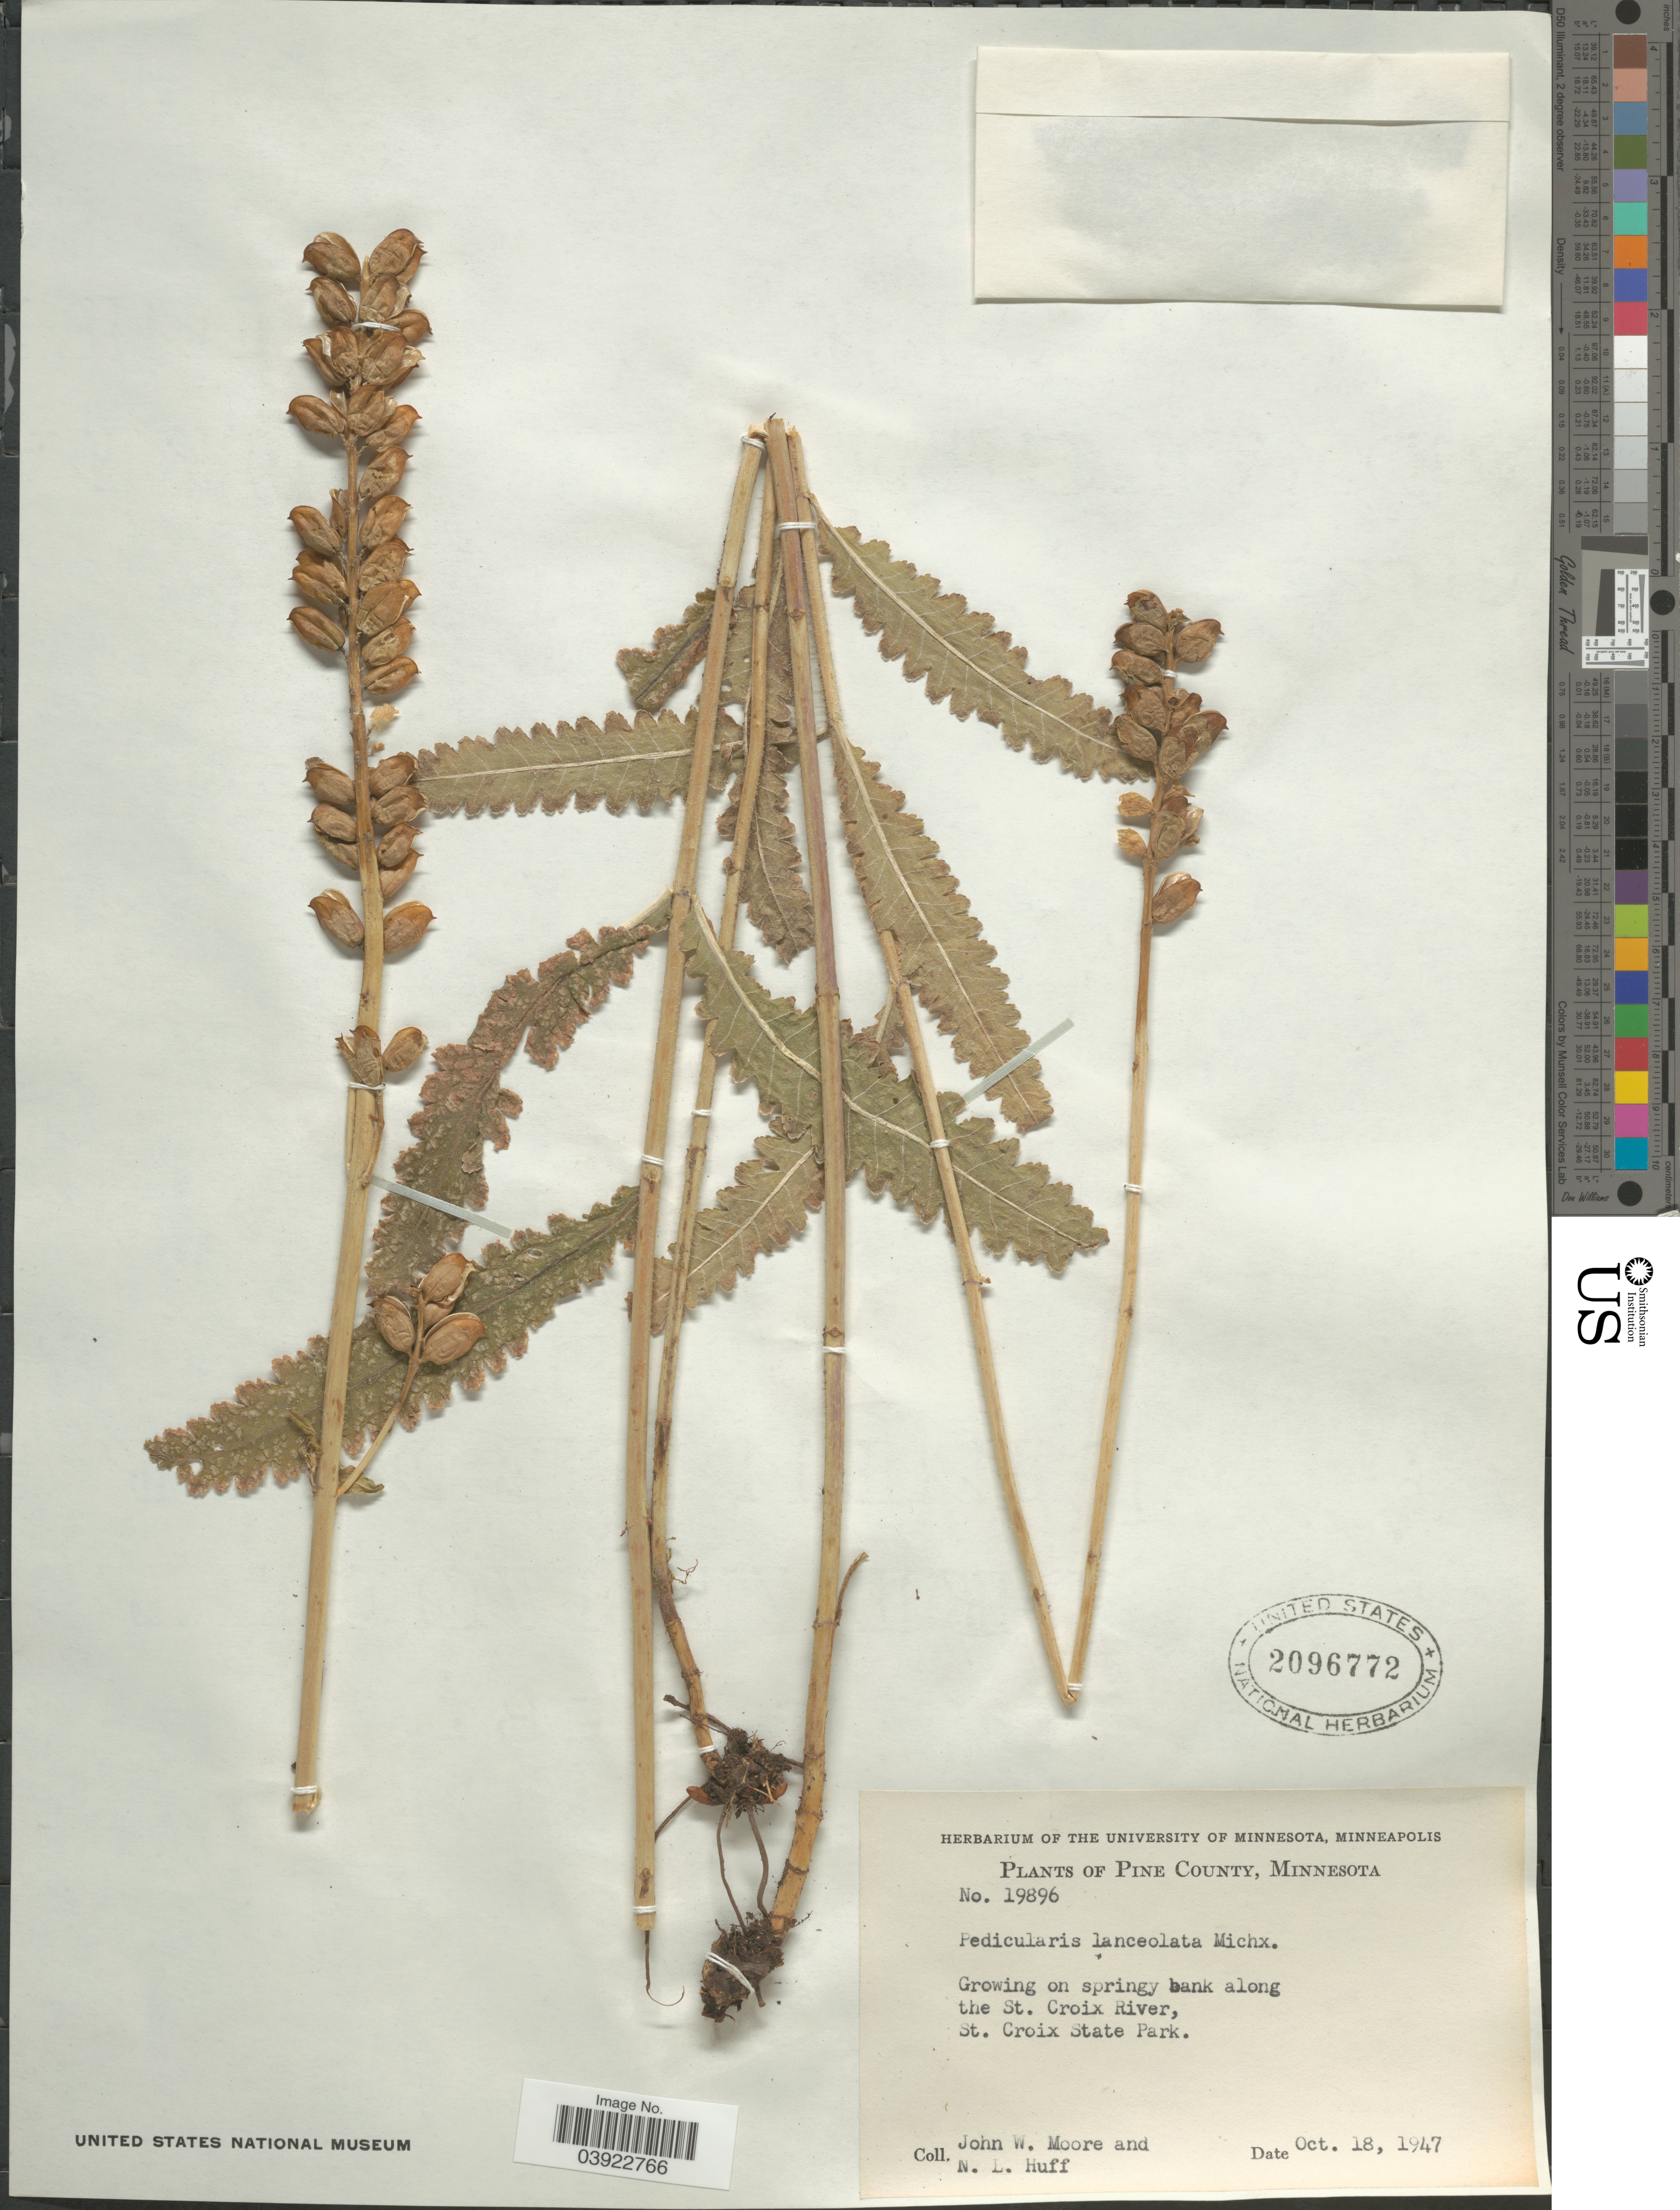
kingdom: Plantae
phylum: Tracheophyta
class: Magnoliopsida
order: Lamiales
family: Orobanchaceae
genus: Pedicularis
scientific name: Pedicularis lanceolata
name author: Michx.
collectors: J. Moore & N. Huff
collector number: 19896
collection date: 1947-10-18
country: United States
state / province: Minnesota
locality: Pine County. Growing on springy bank along the St. Croix River, St. Croix State Park.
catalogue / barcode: US 2096772